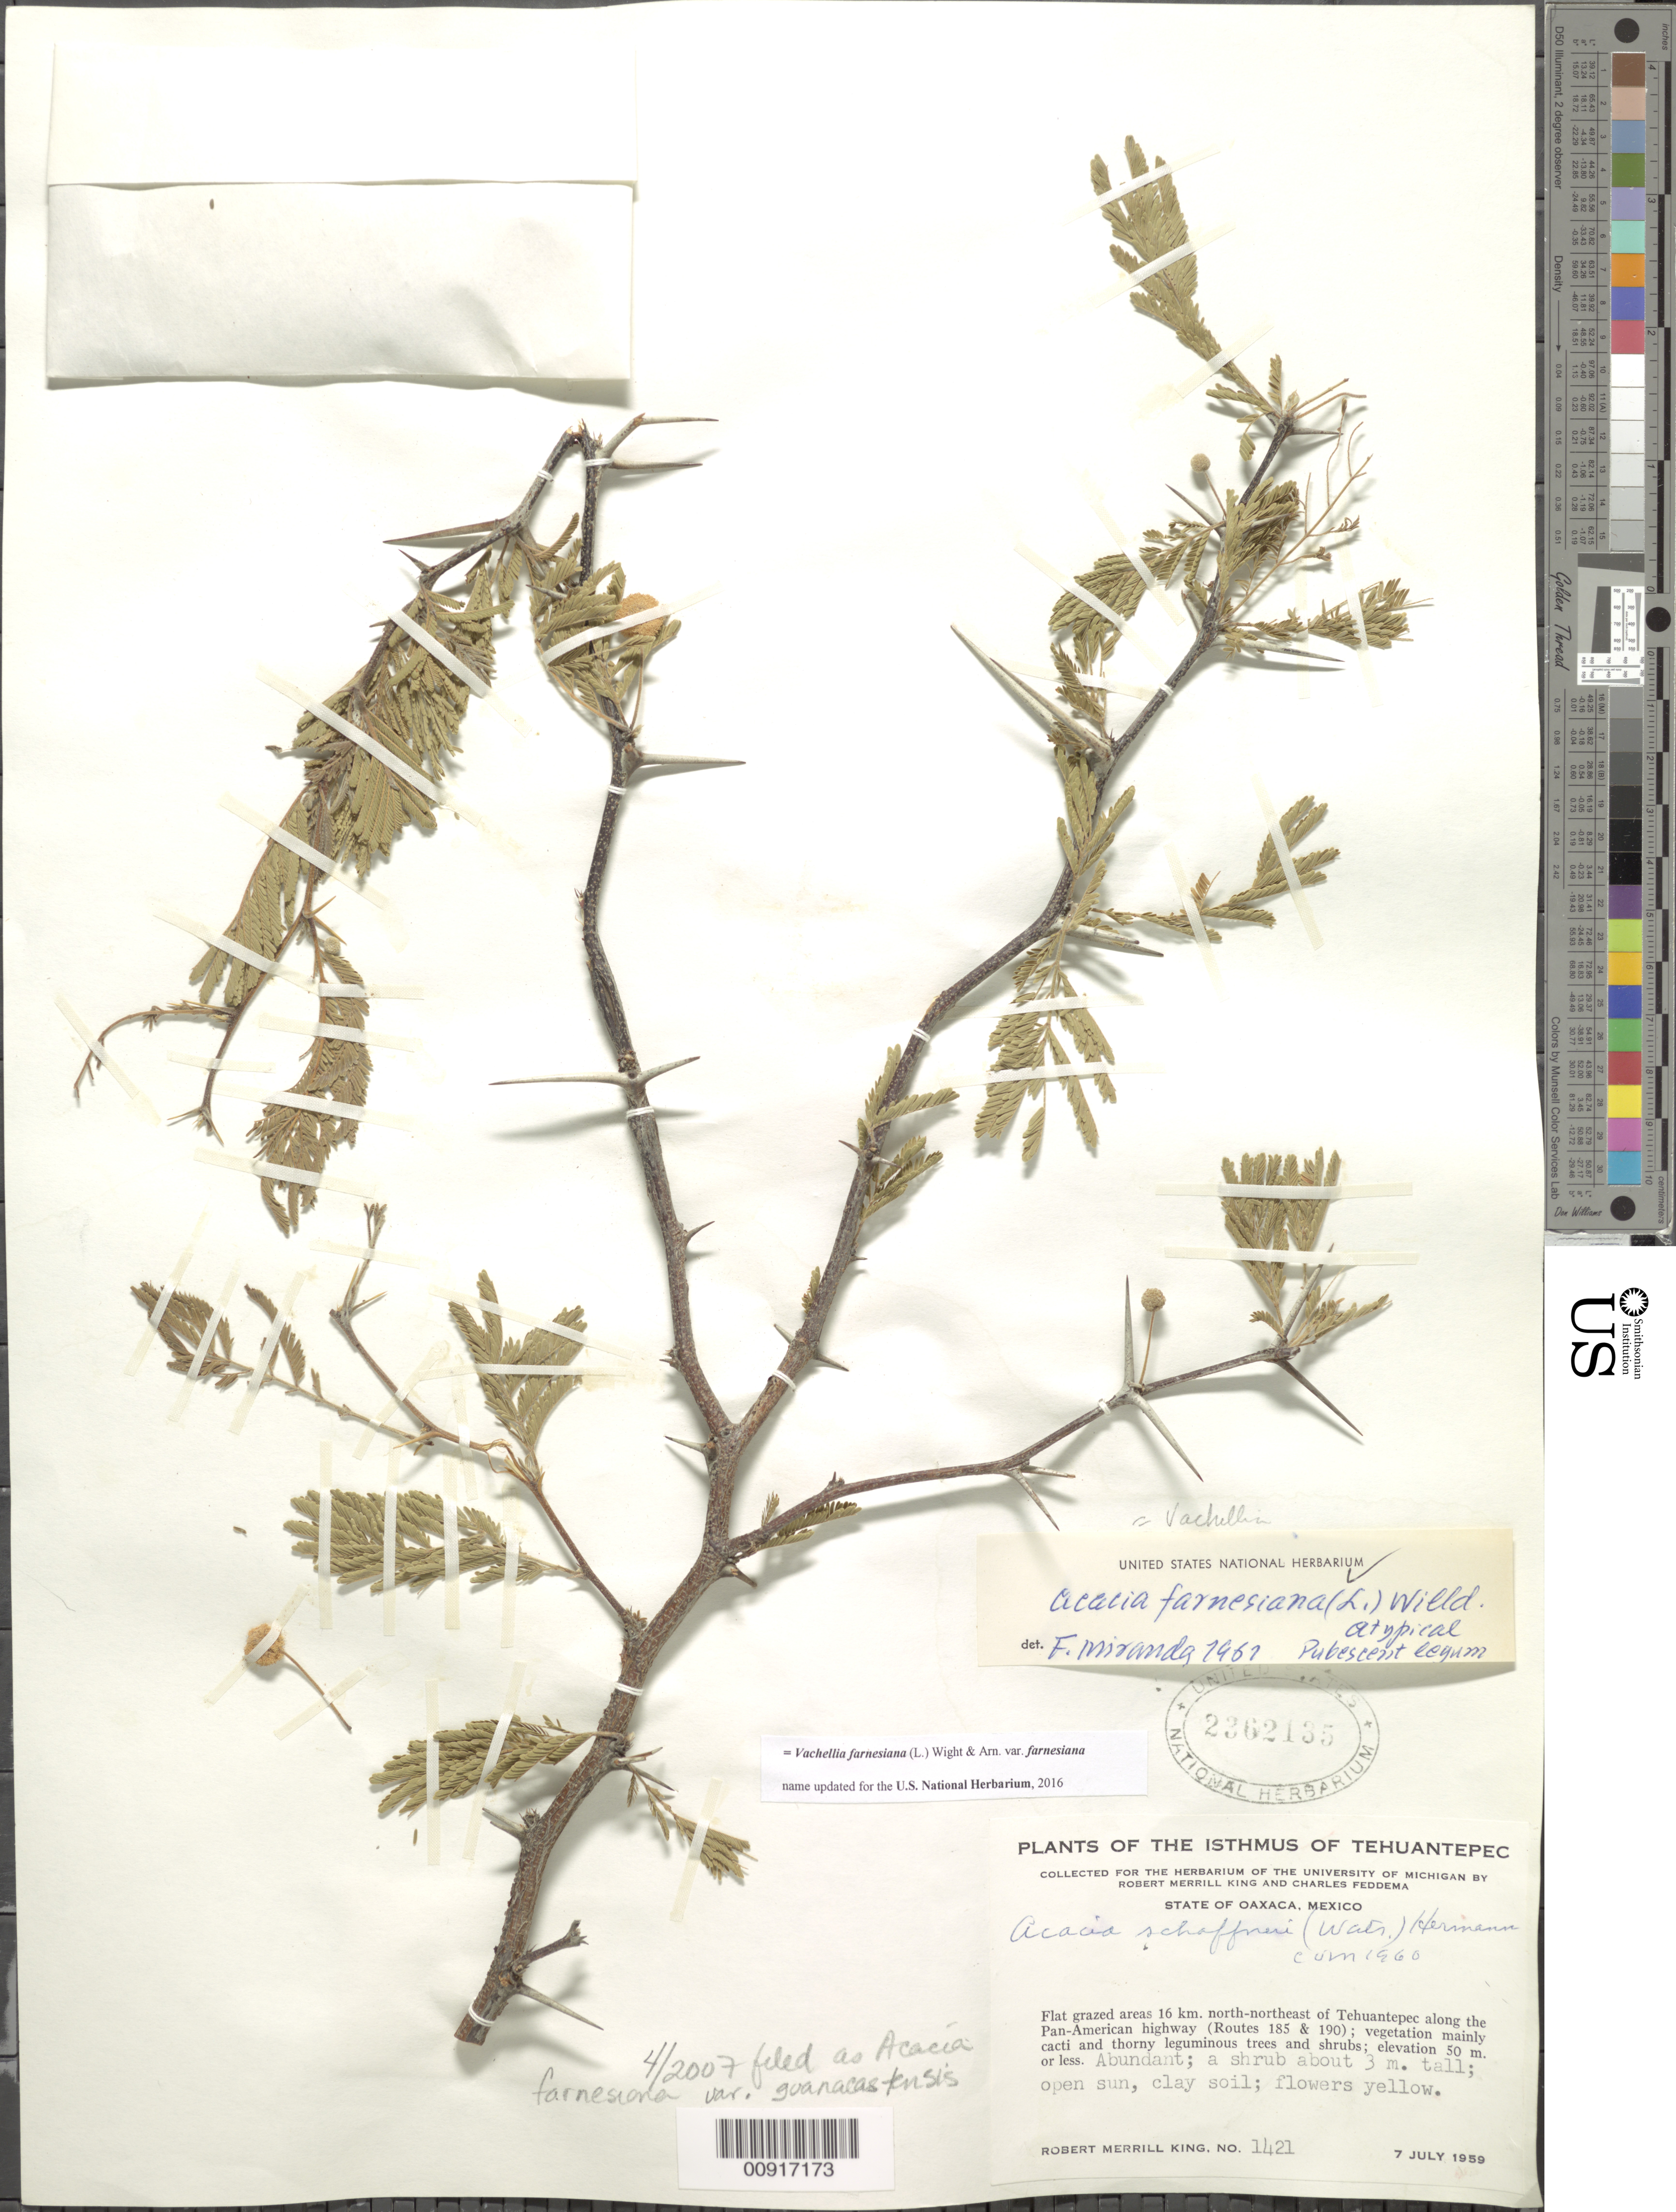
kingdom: Plantae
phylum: Tracheophyta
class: Magnoliopsida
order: Fabales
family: Fabaceae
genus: Vachellia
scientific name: Vachellia farnesiana var. farnesiana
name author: (L.) Wight & Arn.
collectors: R. M. King & C. Feddema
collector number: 1421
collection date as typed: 07 Jul 1959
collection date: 1959-07-07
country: Mexico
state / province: Oaxaca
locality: Flat grazed areas 16 km. north-northeast of Tehuantepec along the Pan-American highway (Routes 185 & 190).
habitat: Open sun, clay soil. Vegetation mainly cacti and thorny leguminous trees and shrubs.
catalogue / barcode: US 2362135